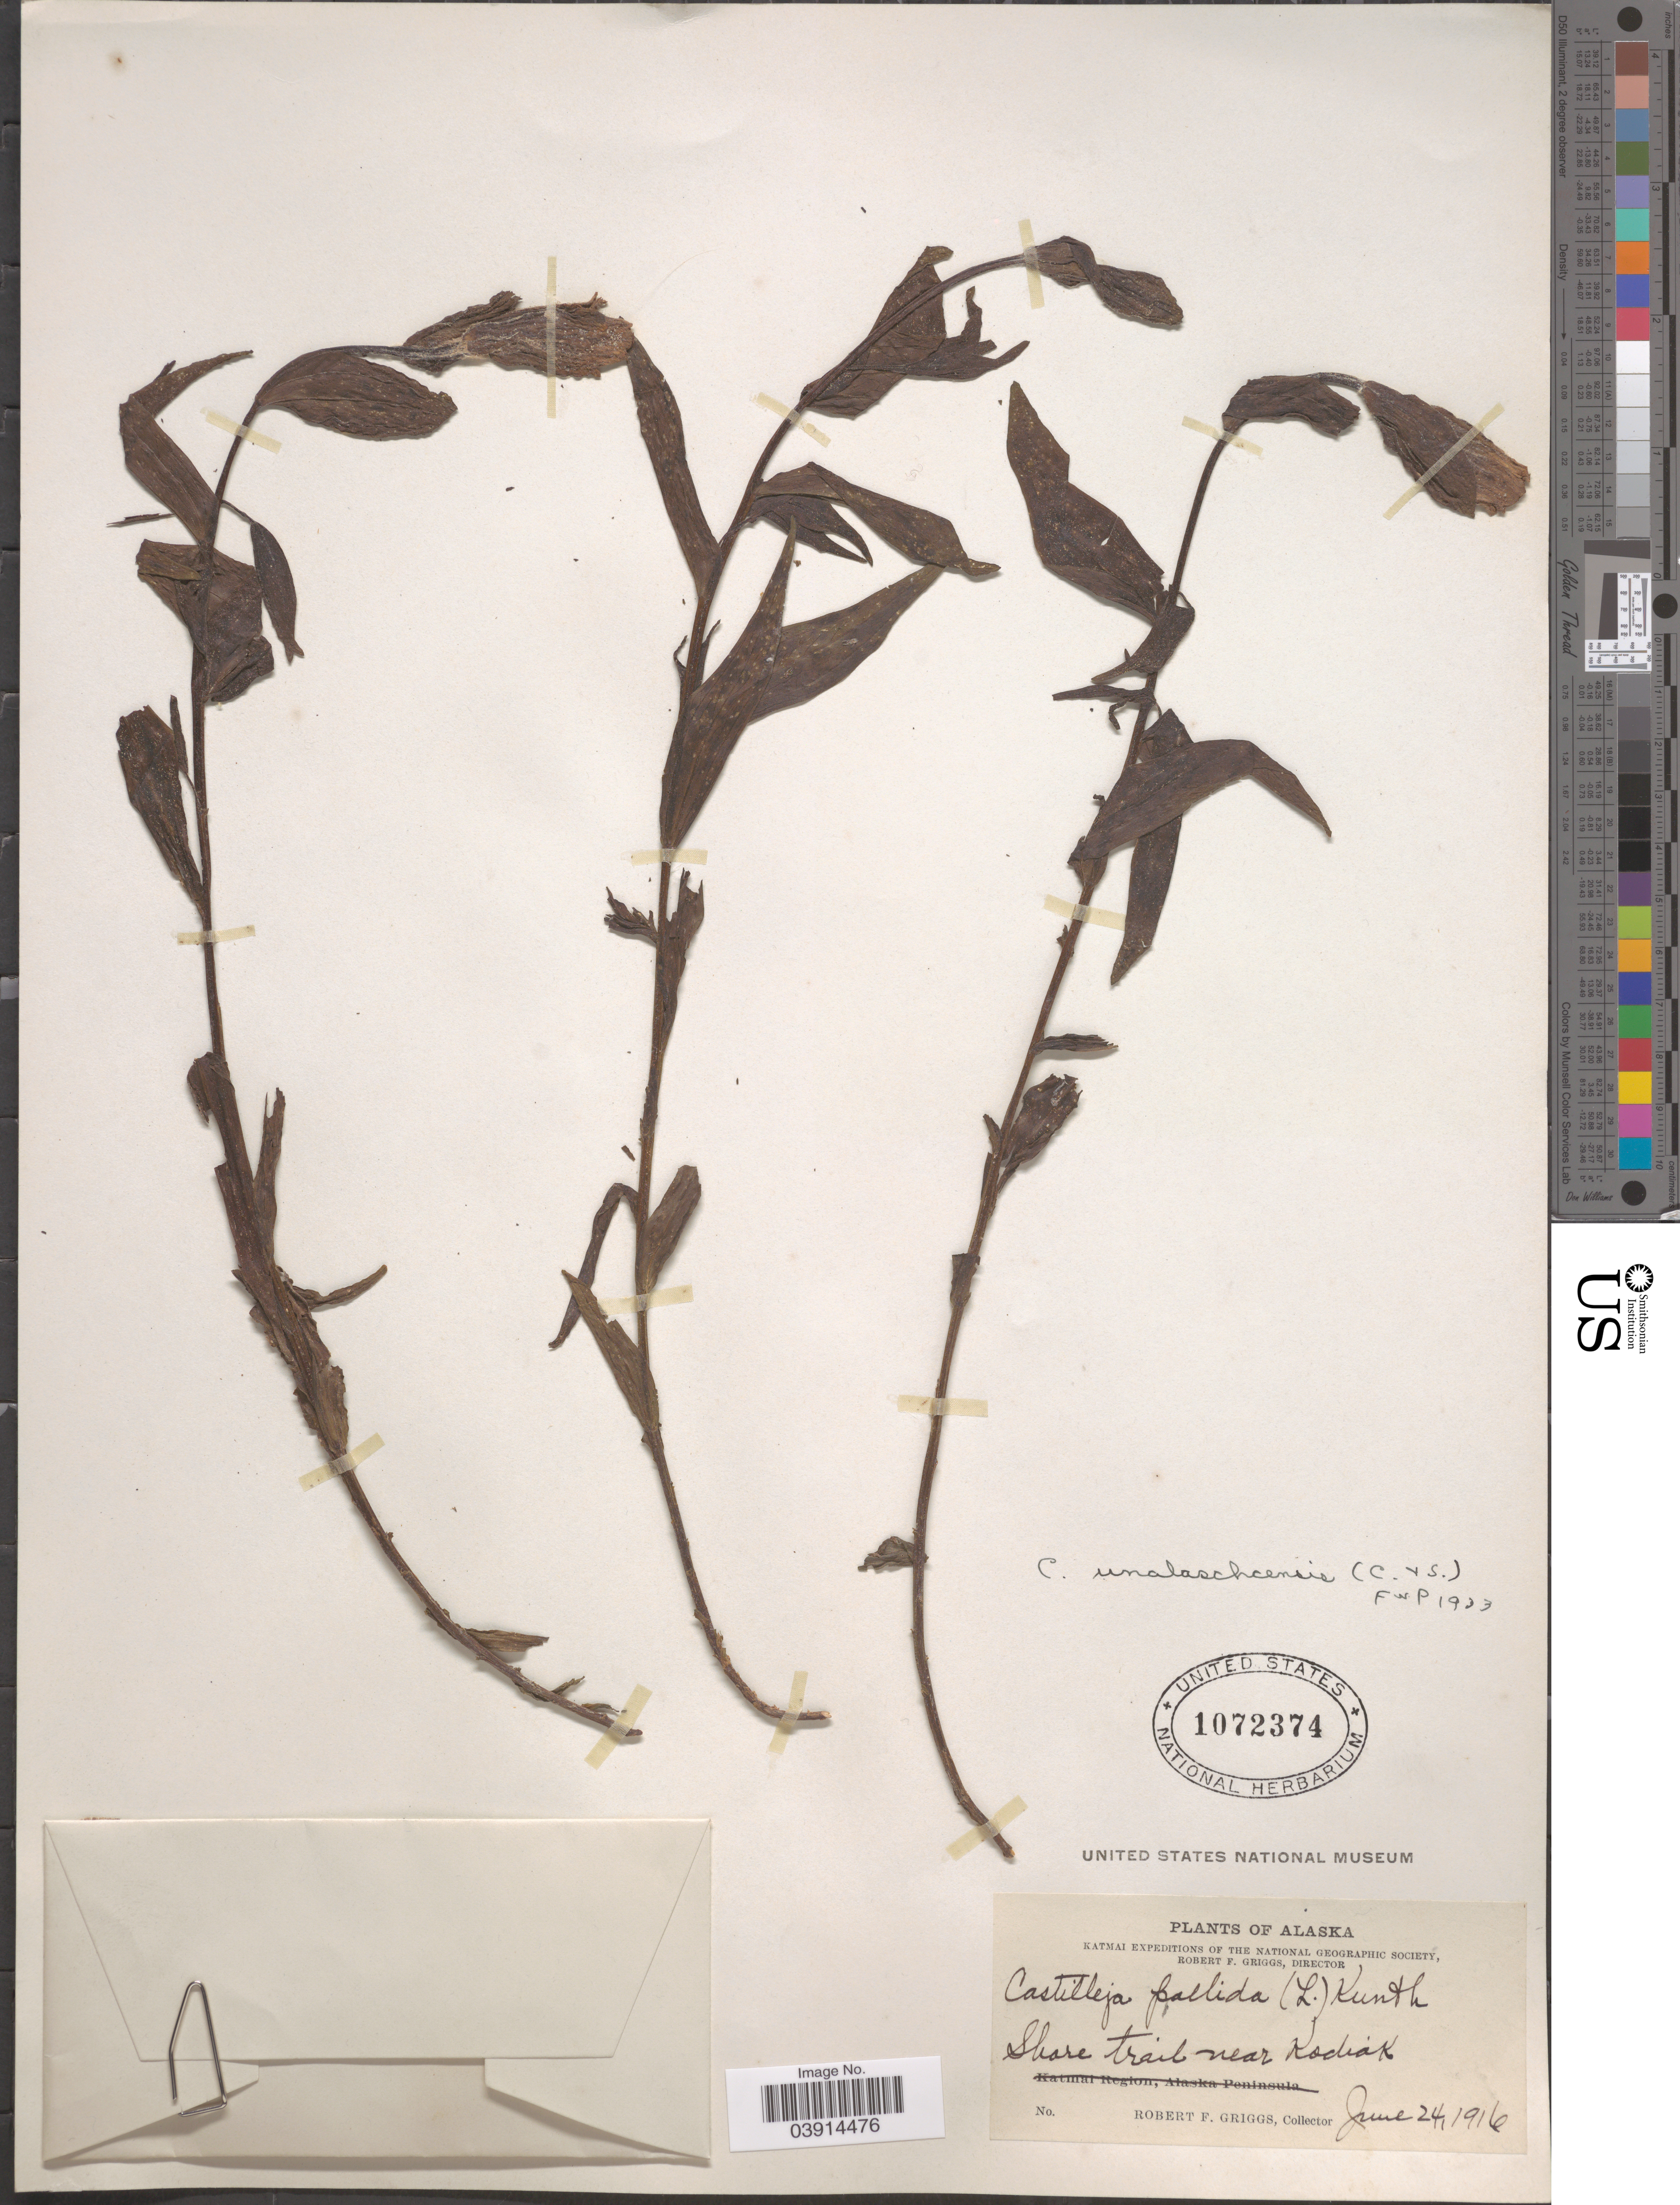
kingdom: Plantae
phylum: Tracheophyta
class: Magnoliopsida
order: Lamiales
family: Orobanchaceae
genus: Castilleja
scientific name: Castilleja unalaschcensis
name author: (Cham. & Schltdl.) Malte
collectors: R. F. Griggs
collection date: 1916-06-24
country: United States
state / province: Alaska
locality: Shore trail near Kodiak.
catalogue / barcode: US 1072374